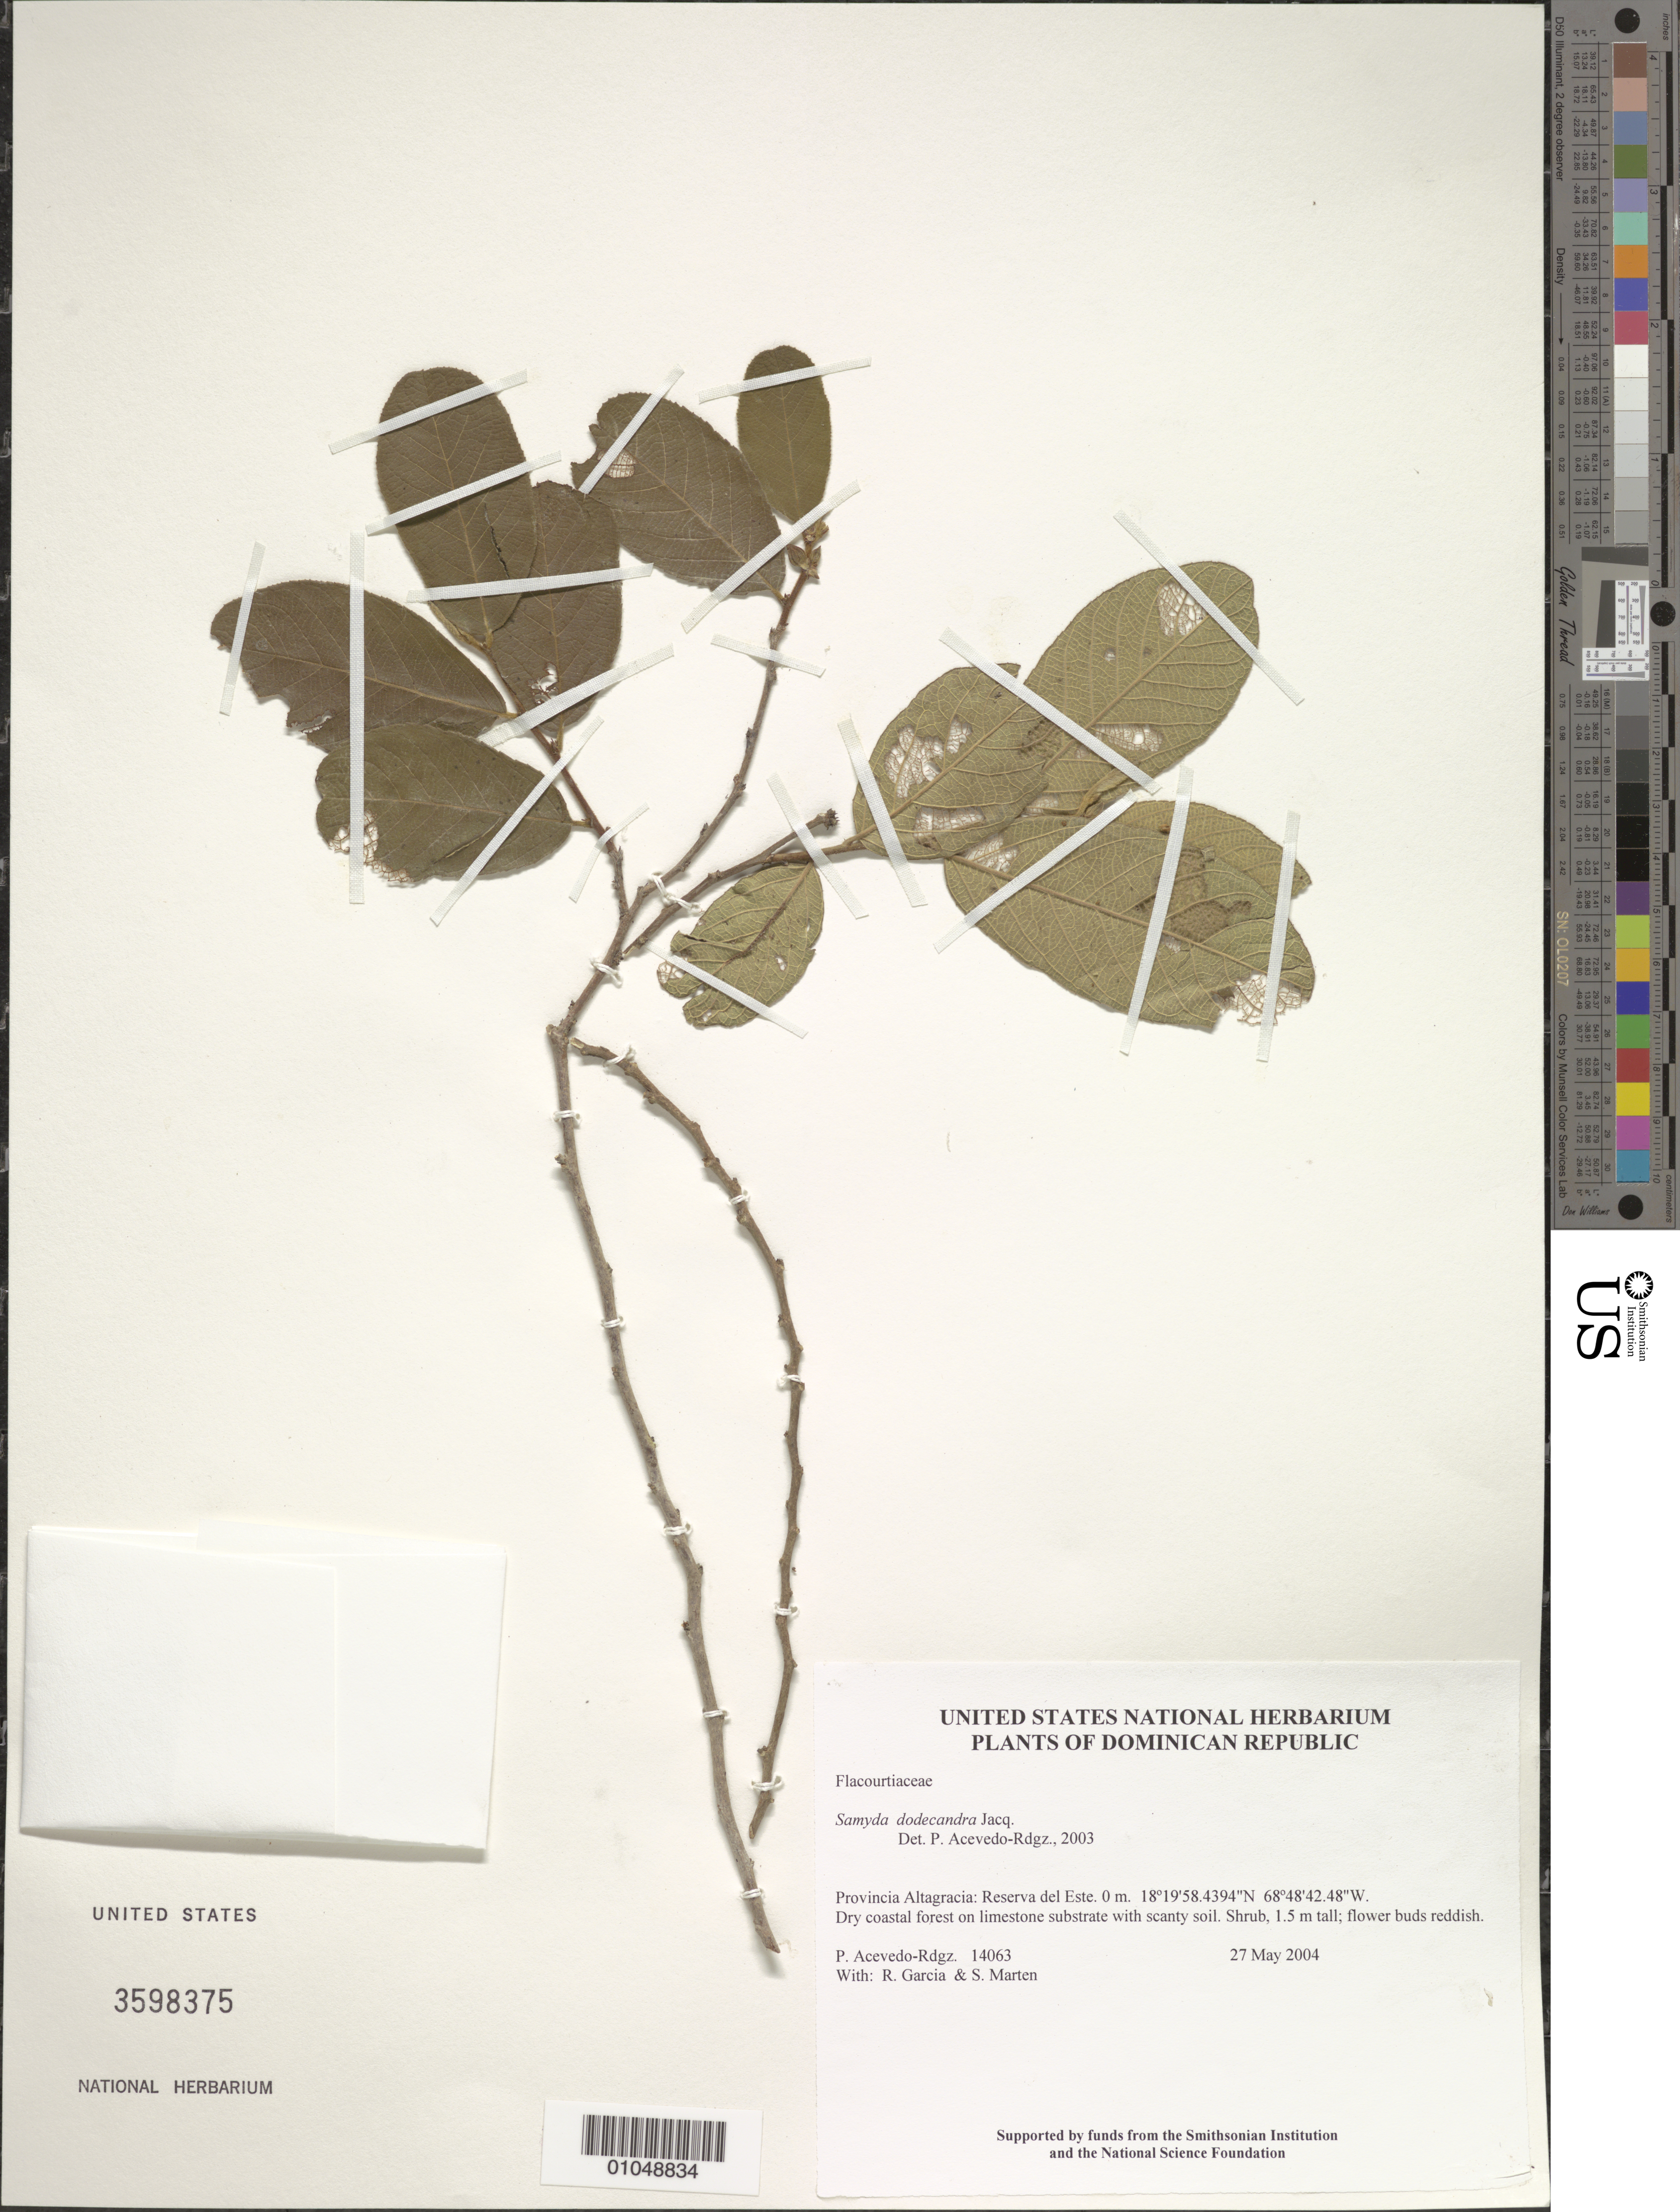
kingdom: Plantae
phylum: Tracheophyta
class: Magnoliopsida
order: Malpighiales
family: Salicaceae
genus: Casearia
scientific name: Casearia dodecandra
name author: (Jacq.) T. Samar. & M.H. Alford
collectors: P. Acevedo-Rodr., R. G. García & S. Marten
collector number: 14063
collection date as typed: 27 May 2004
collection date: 2004-05-27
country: Dominican Republic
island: Hispaniola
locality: Provincia Altagracia: Reserva del Este.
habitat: Dry coastal forest on limestone substrate with scanty soil.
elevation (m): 0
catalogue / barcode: US 3598375